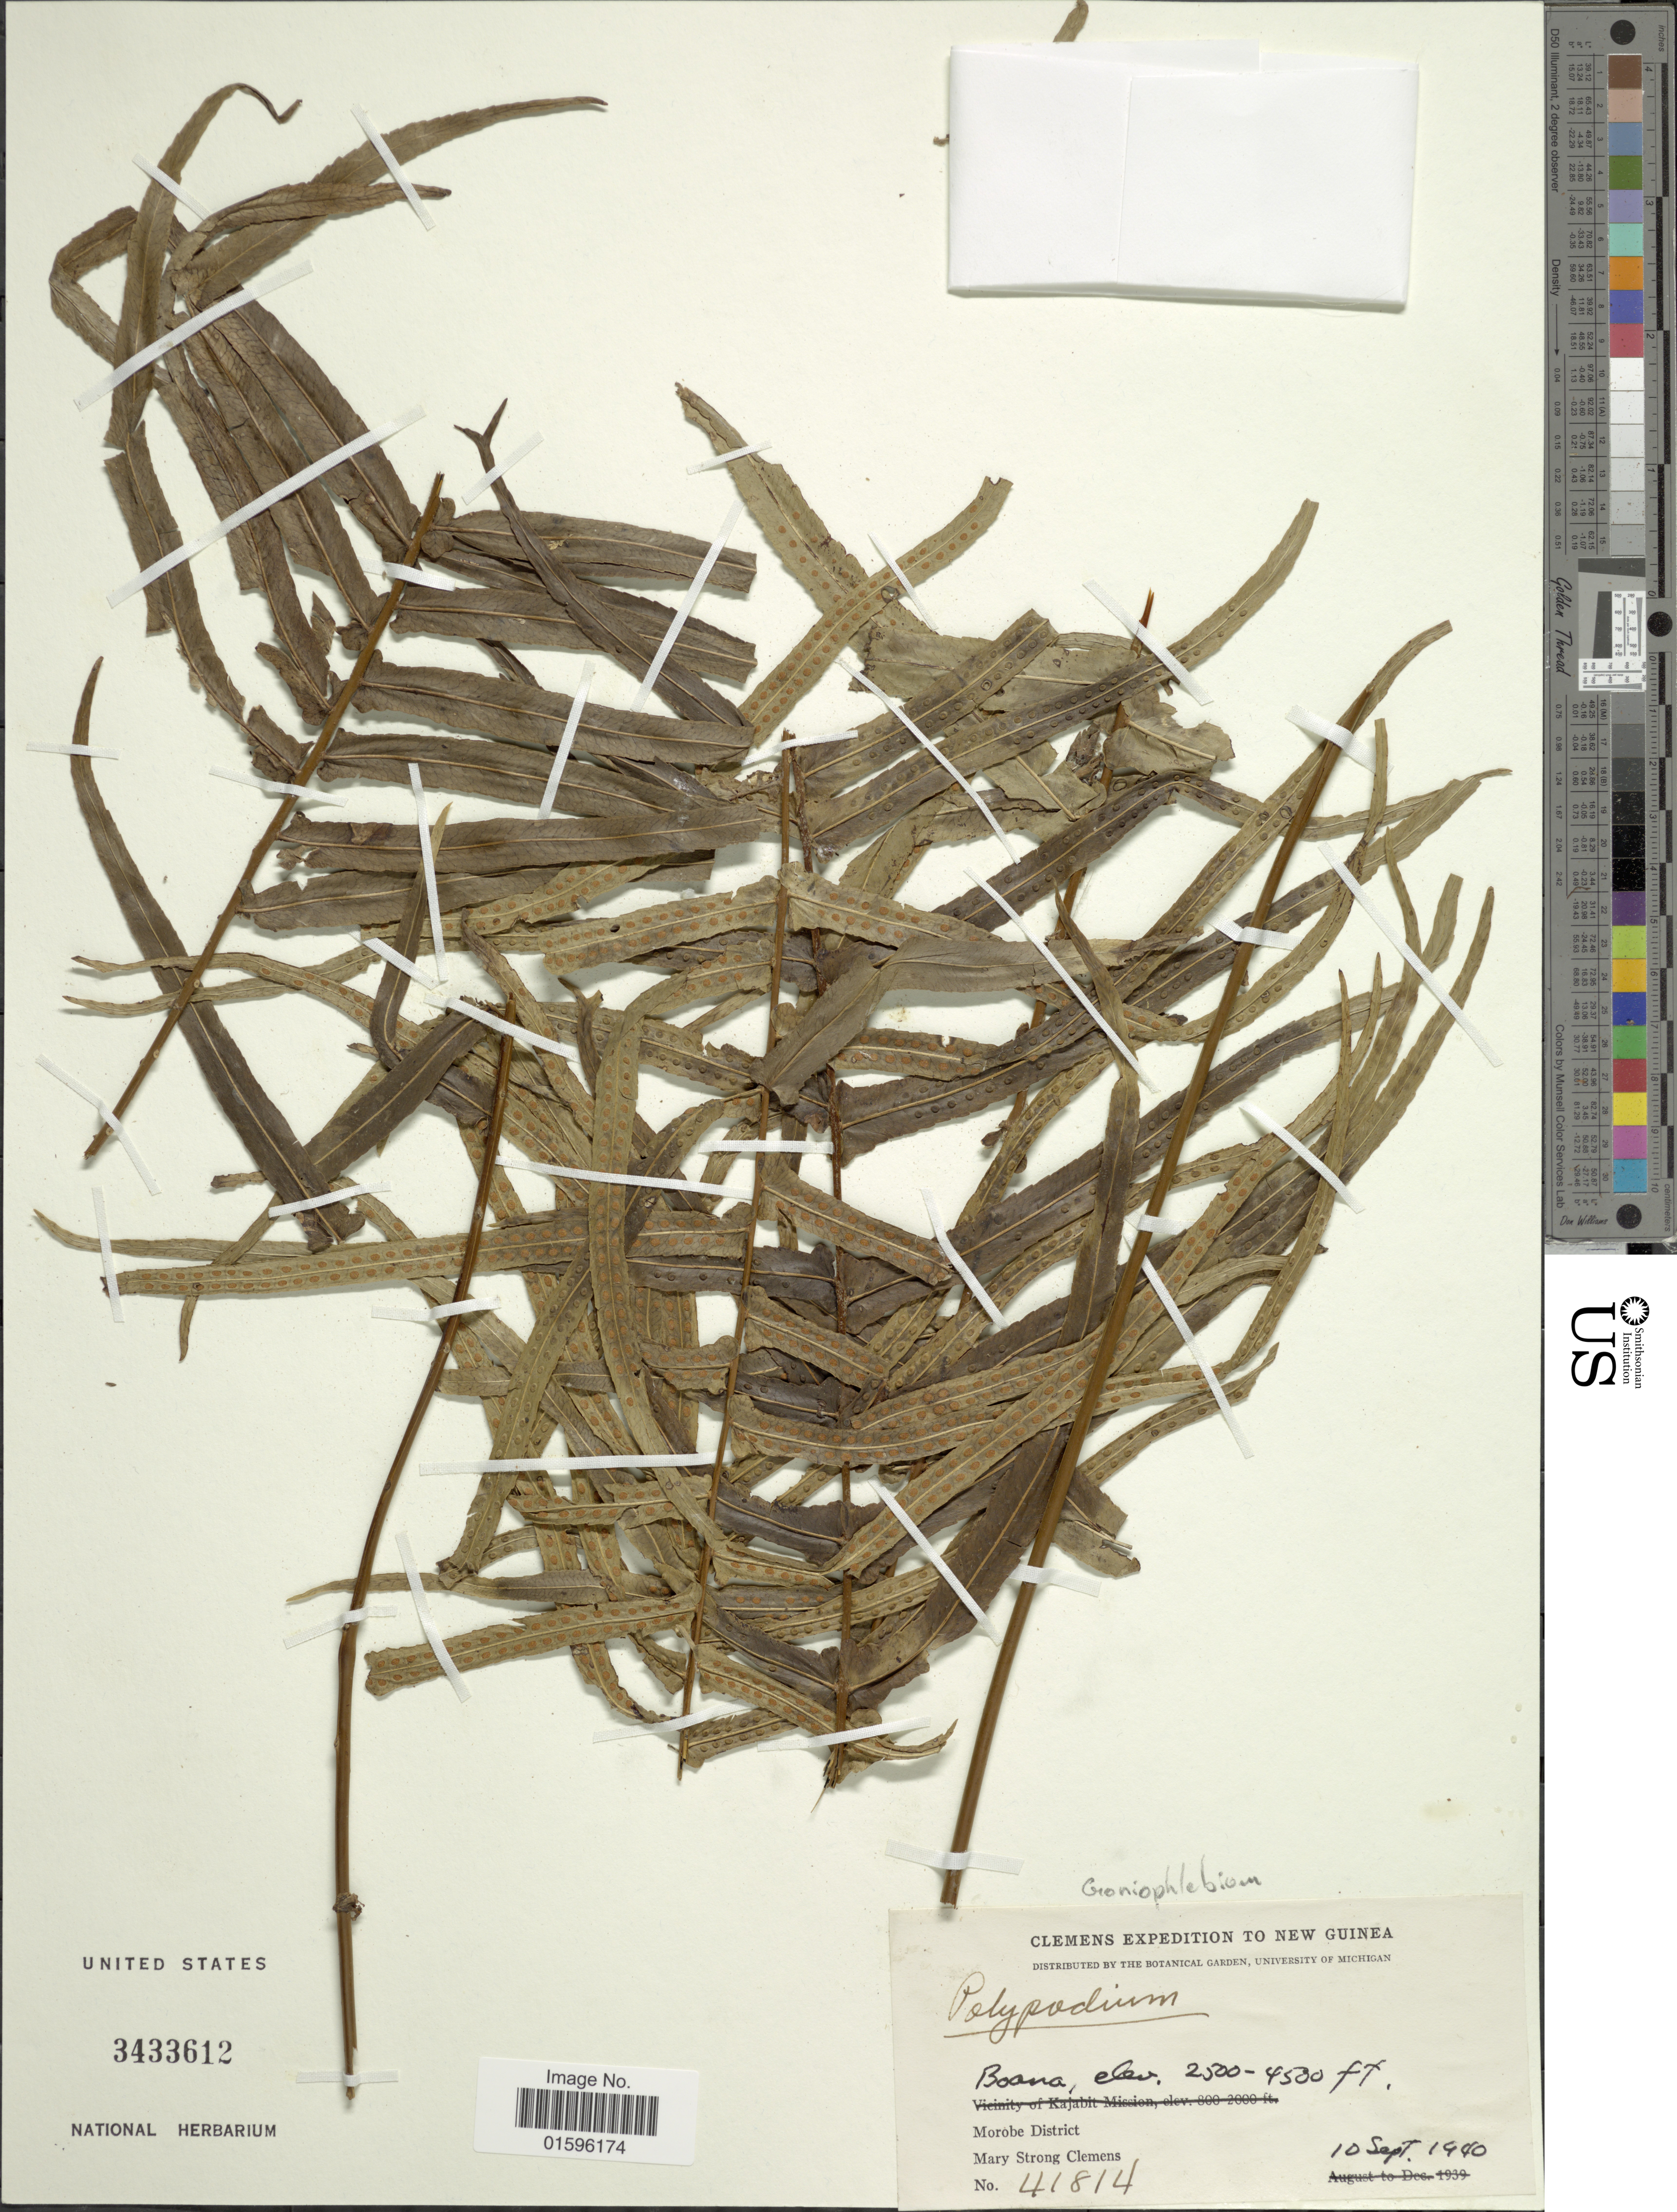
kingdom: Plantae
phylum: Tracheophyta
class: Polypodiopsida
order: Polypodiales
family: Polypodiaceae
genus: Polypodium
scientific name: Polypodium sp.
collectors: M. S. Clemens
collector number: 41714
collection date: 1940-09-10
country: Papua New Guinea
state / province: Morobe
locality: New Guinea, Boana, Morobe District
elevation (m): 762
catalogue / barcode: US 3433612